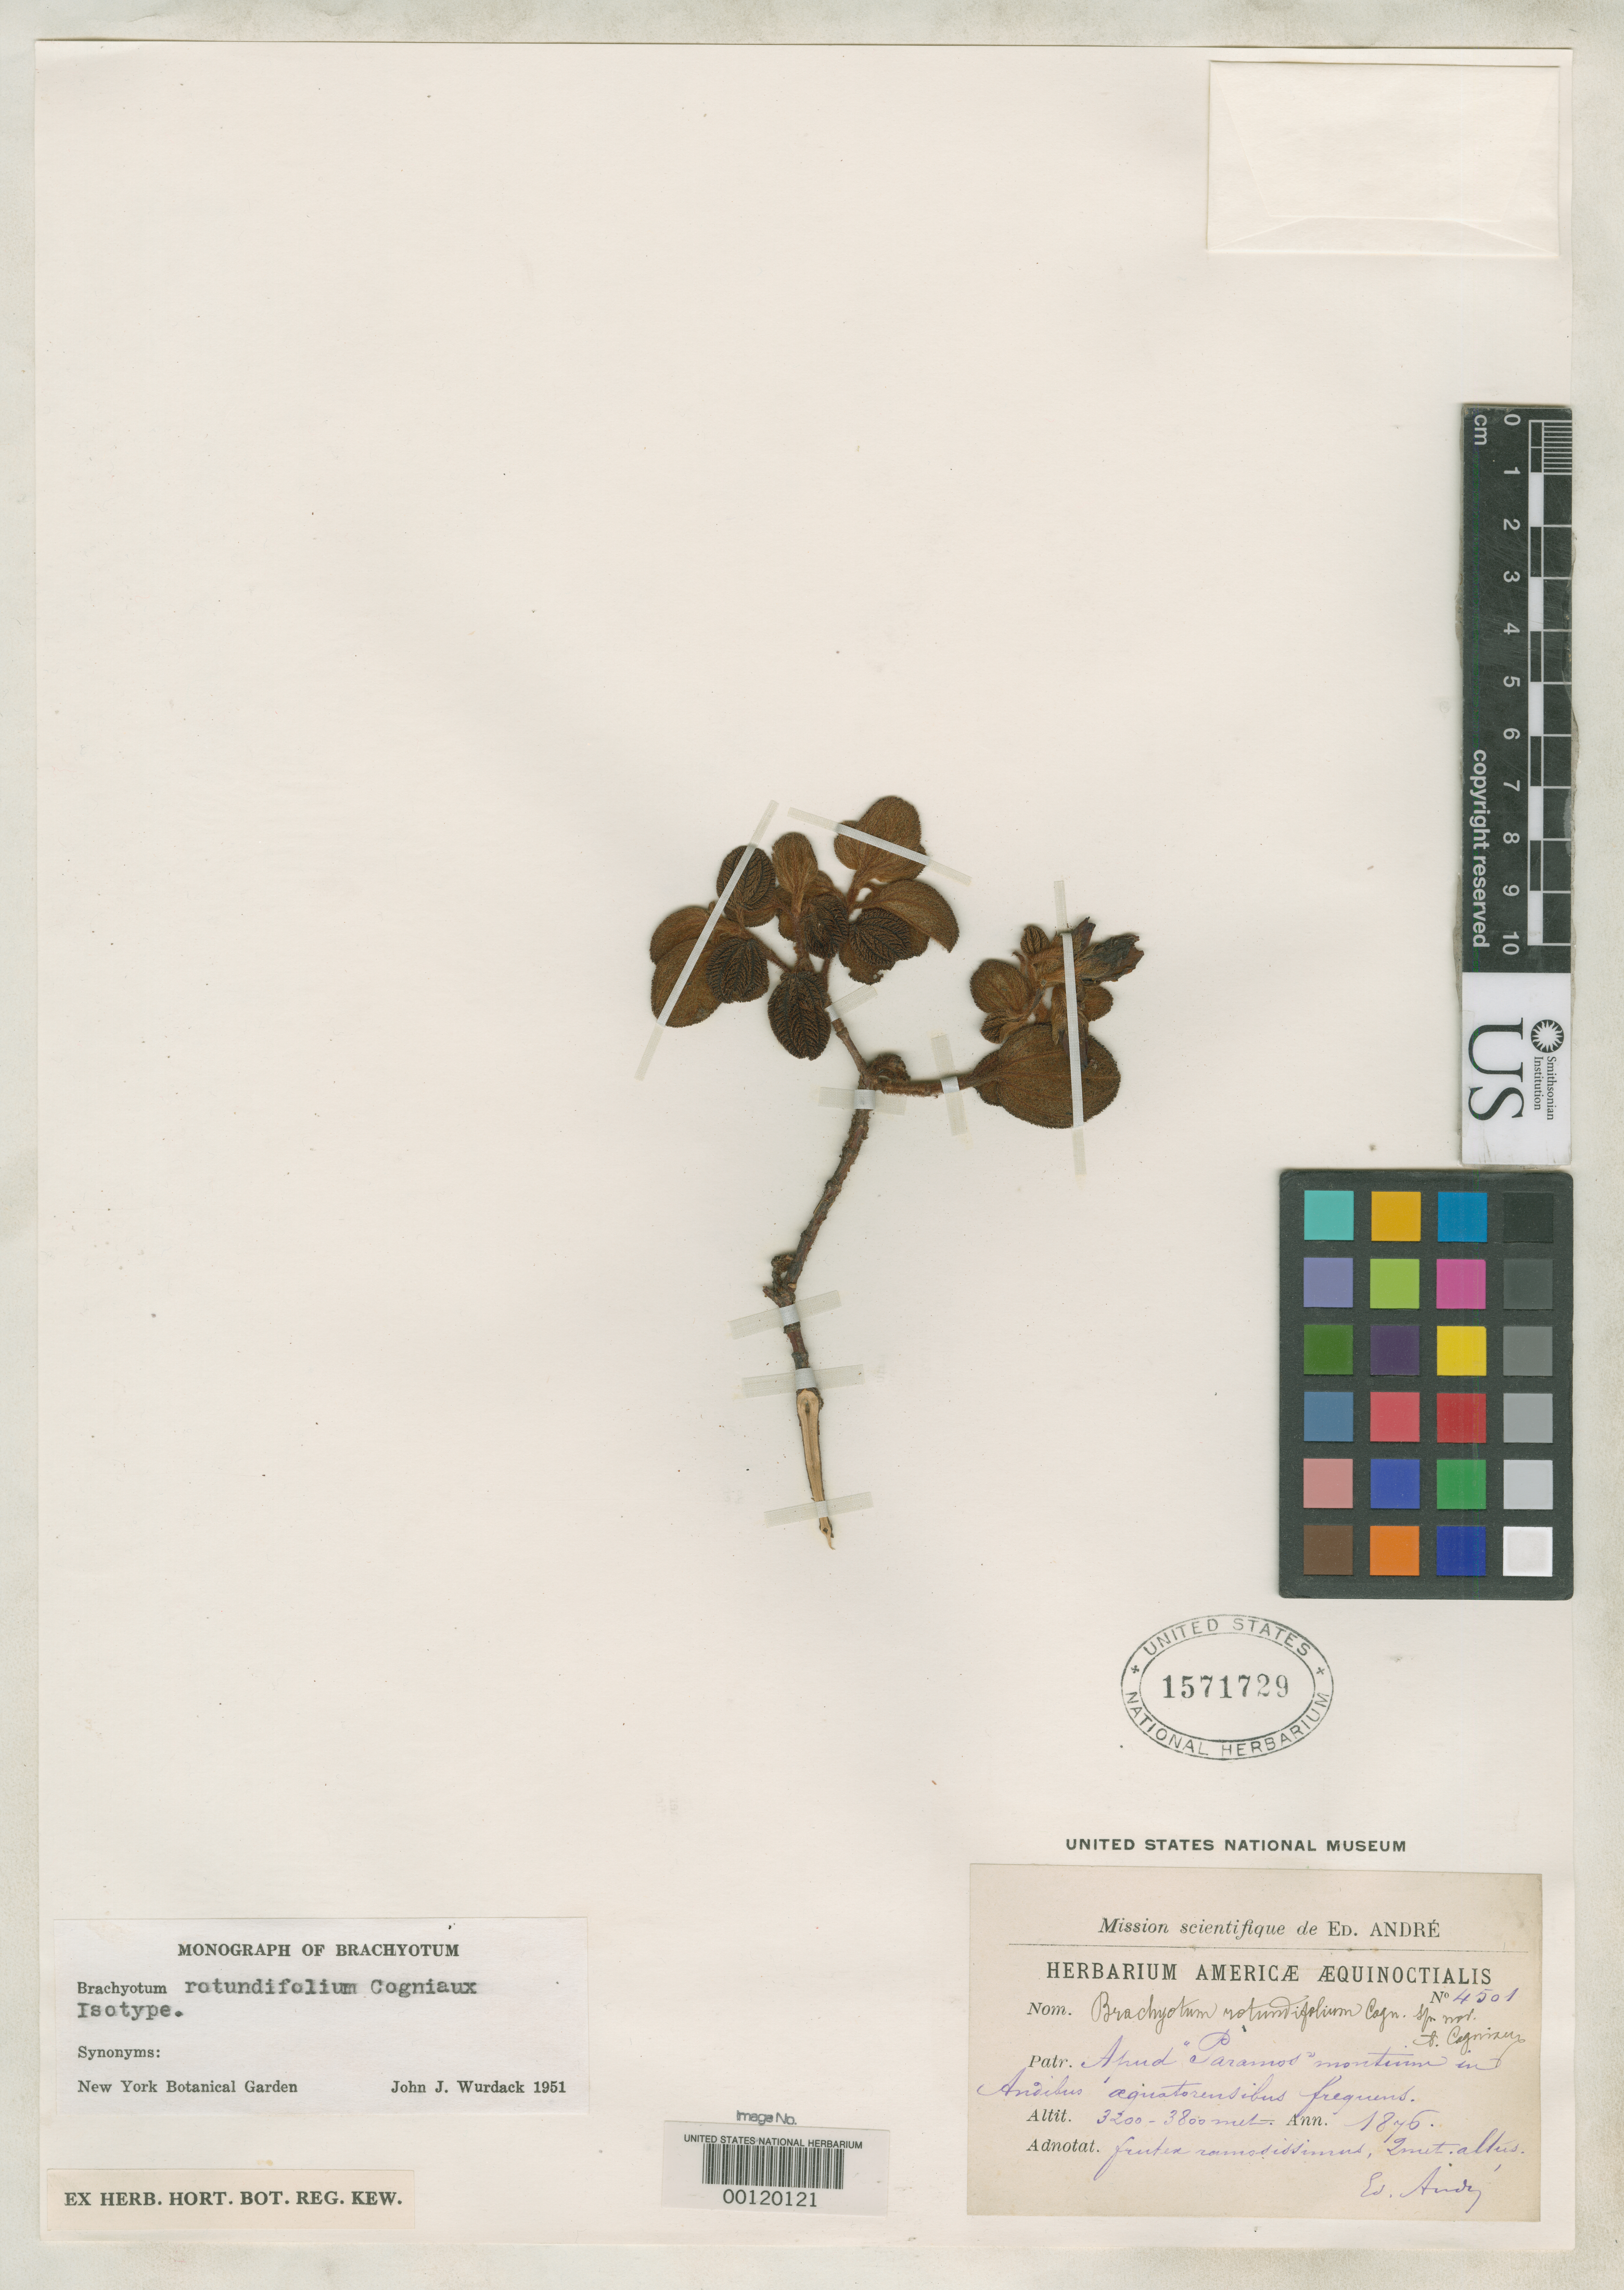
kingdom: Plantae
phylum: Tracheophyta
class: Magnoliopsida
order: Myrtales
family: Melastomataceae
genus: Brachyotum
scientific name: Brachyotum rotundifolium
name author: Cogn.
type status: Isotype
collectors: É. F. André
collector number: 4501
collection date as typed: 1876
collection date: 1876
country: Ecuador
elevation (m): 3200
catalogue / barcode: US 1571729